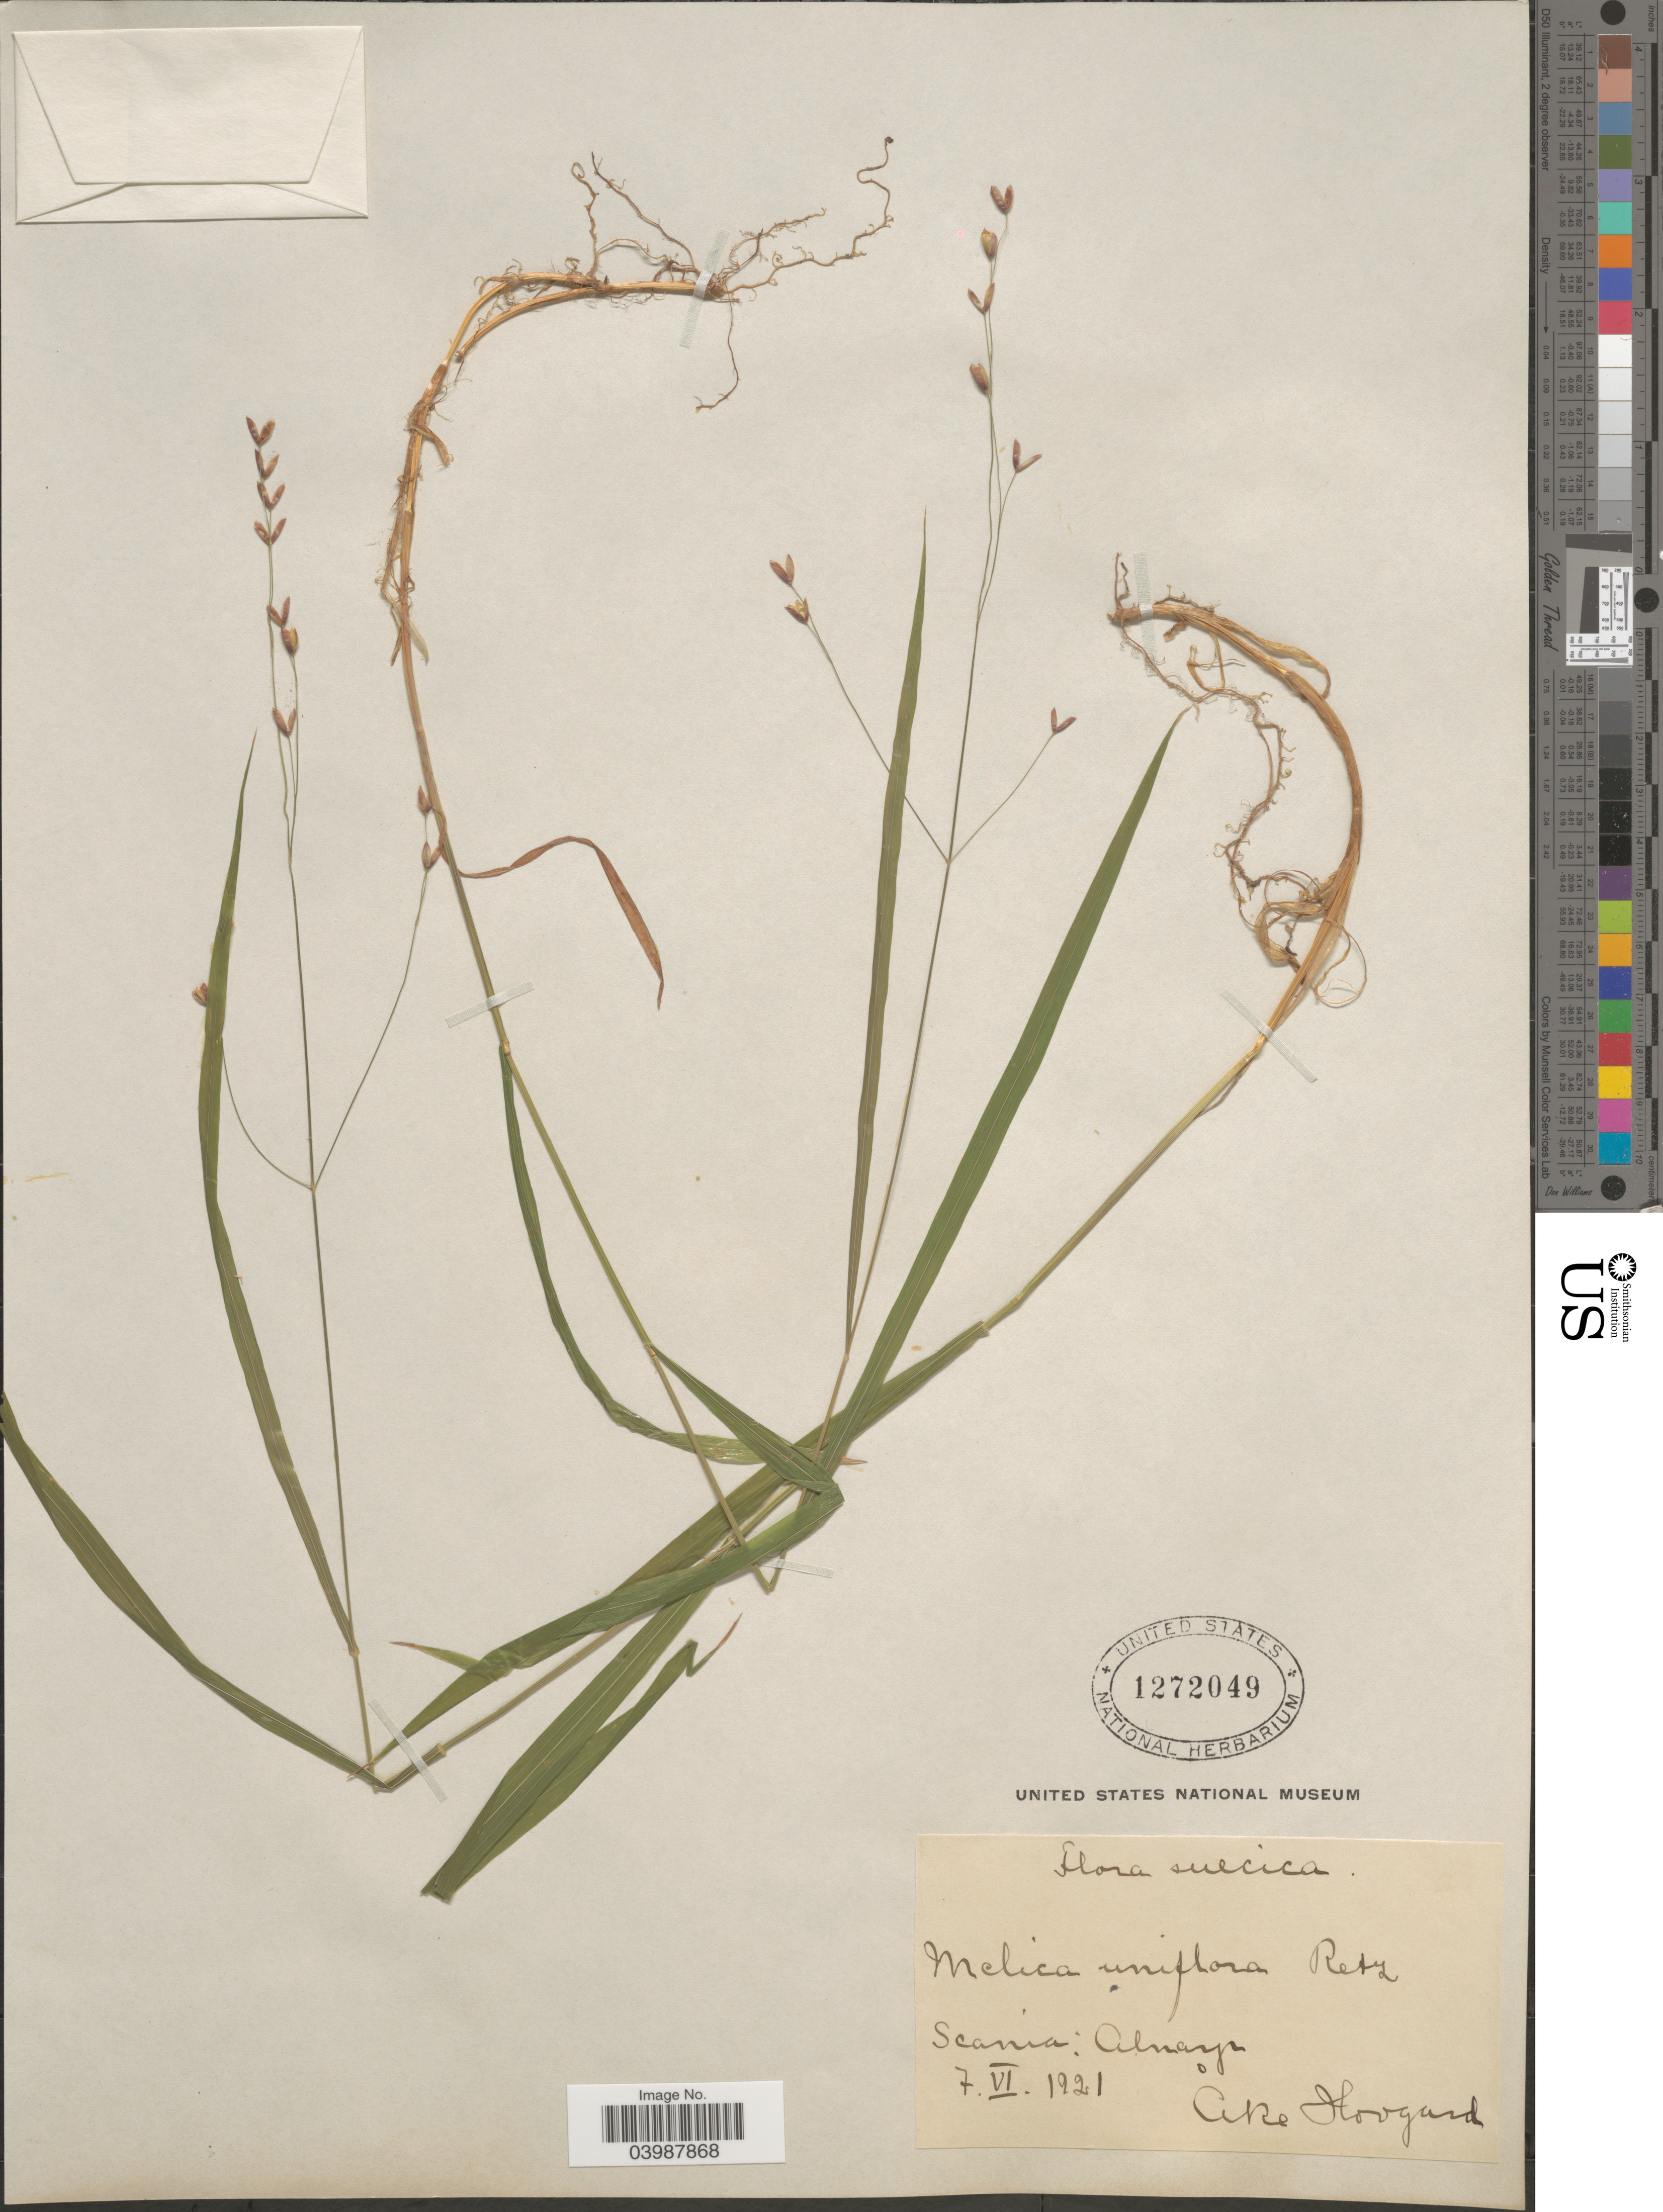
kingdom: Plantae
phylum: Tracheophyta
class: Liliopsida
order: Poales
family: Poaceae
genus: Melica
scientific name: Melica uniflora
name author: Retz.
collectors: A. Hoogand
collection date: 1921-06-07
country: Sweden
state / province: Skåne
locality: Scania: Alnarp.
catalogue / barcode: US 1272049